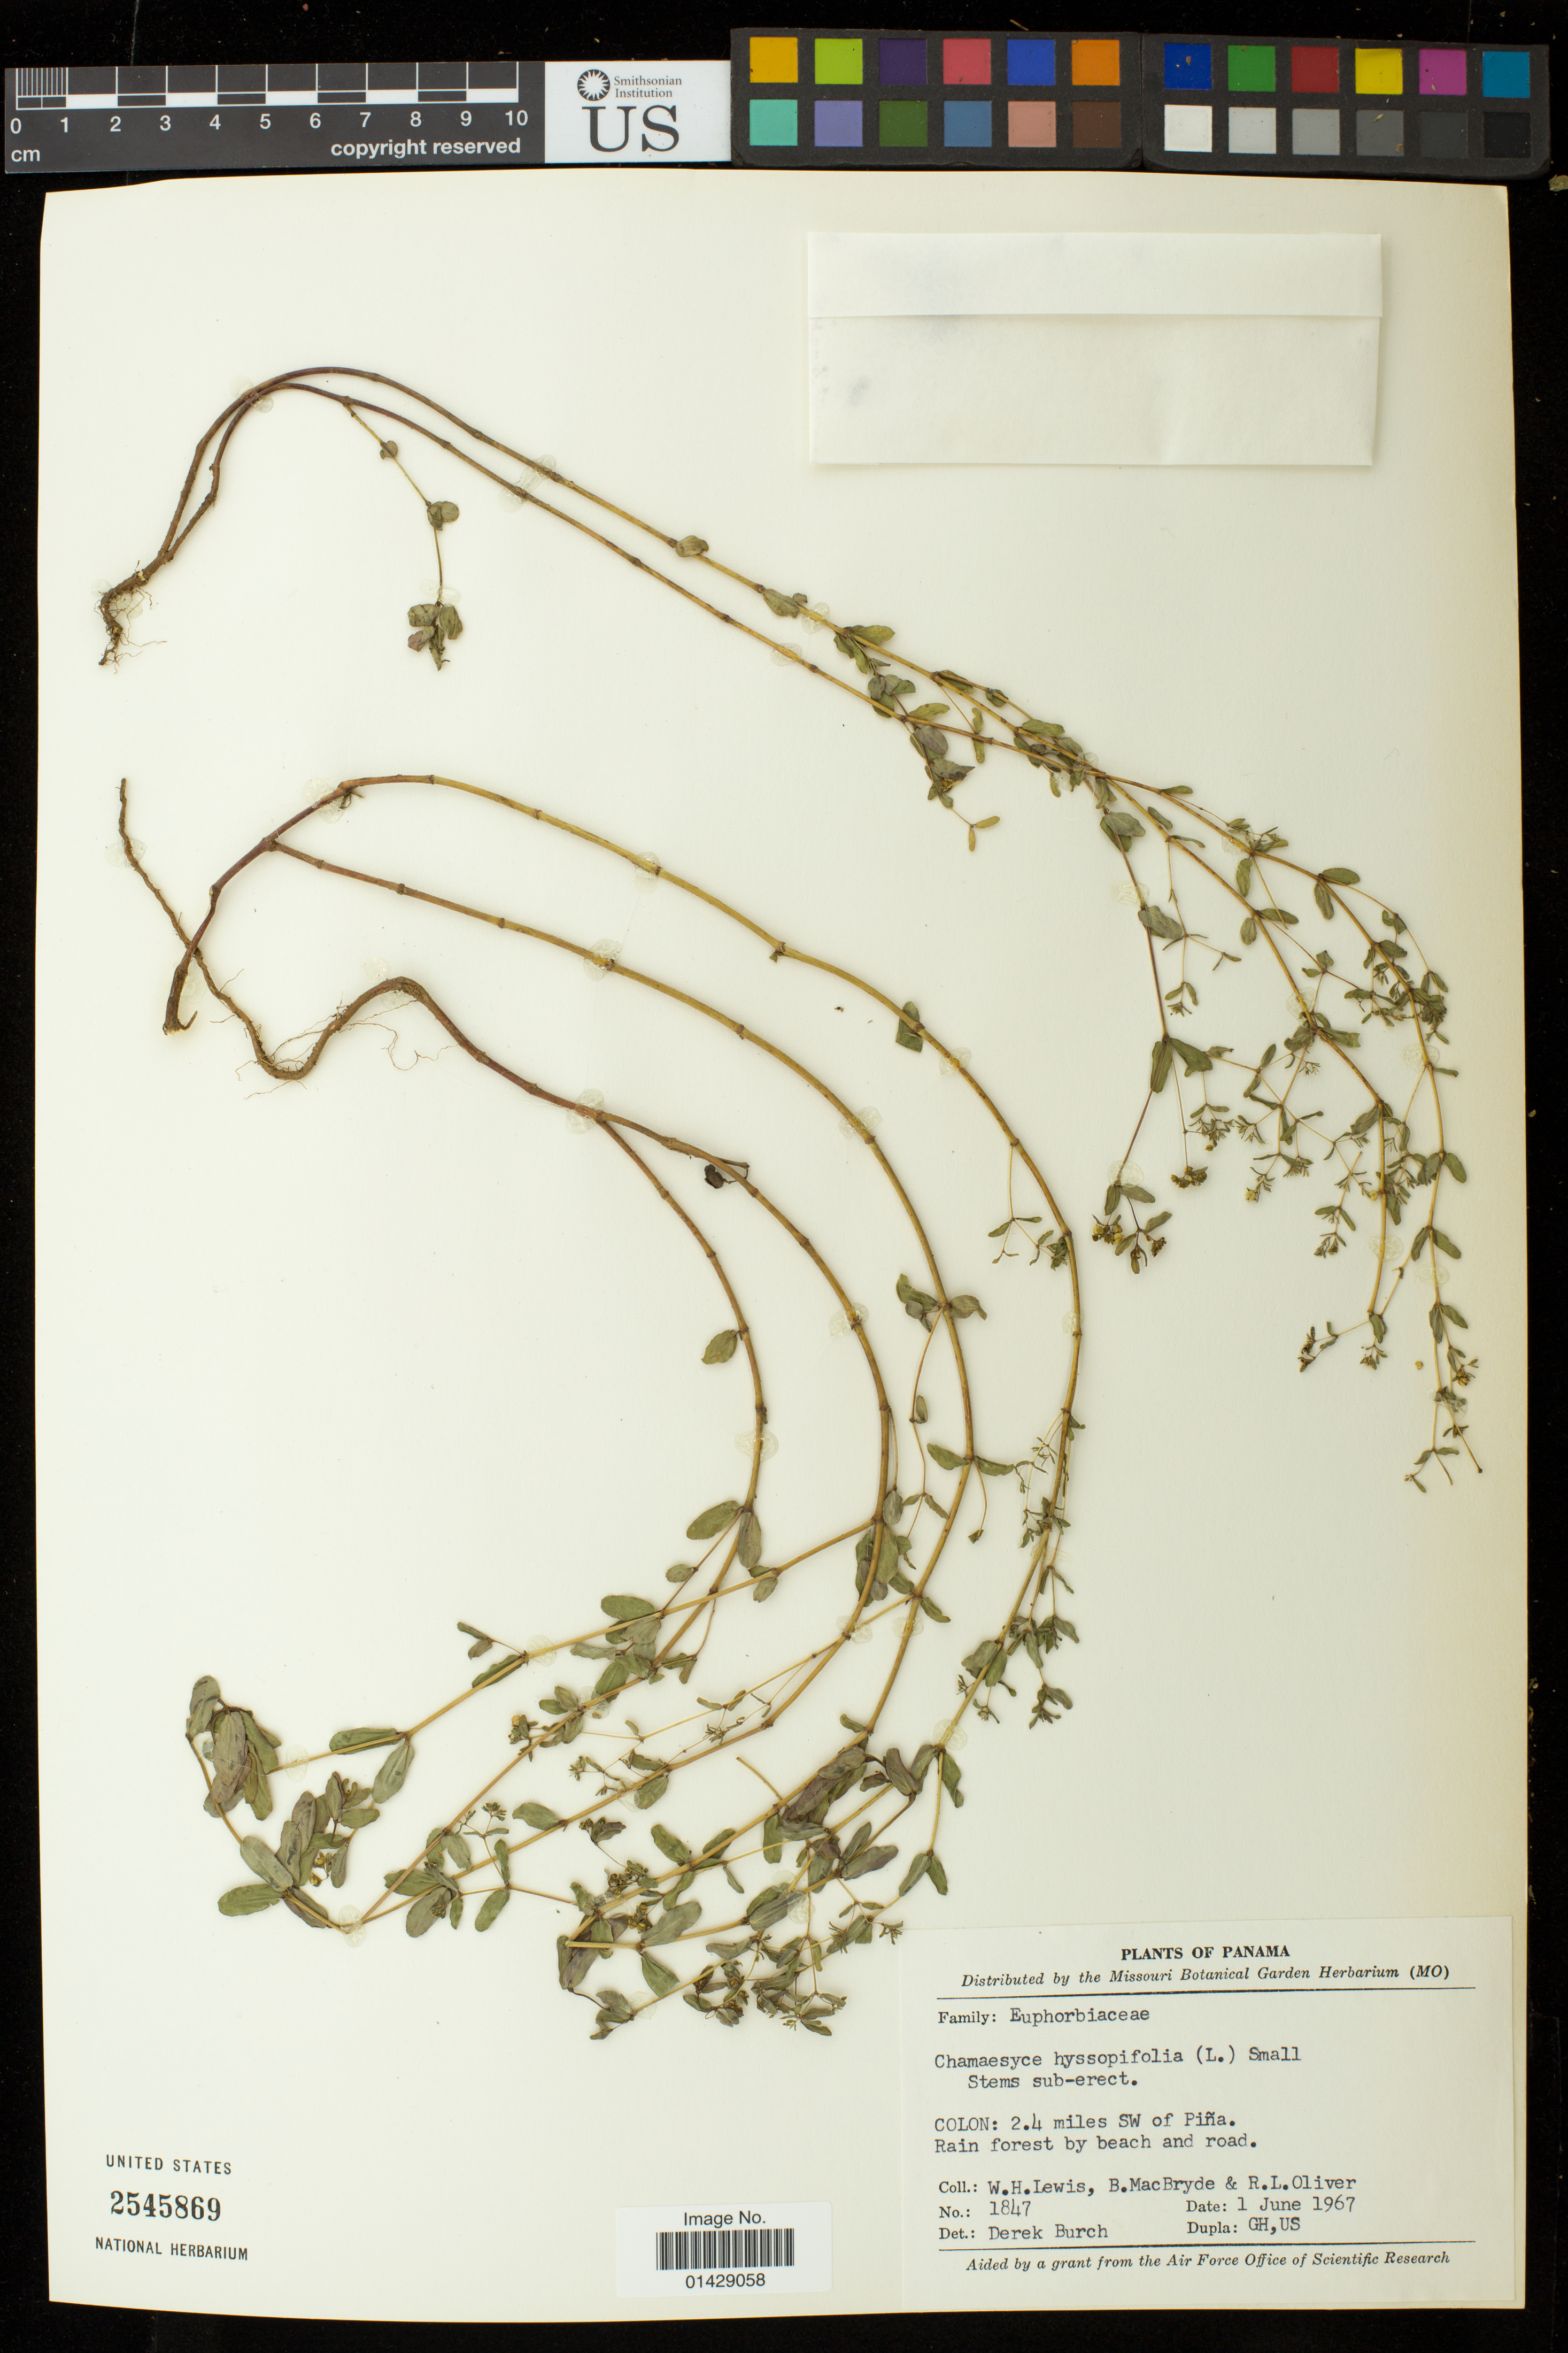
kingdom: Plantae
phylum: Tracheophyta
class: Magnoliopsida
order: Malpighiales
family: Euphorbiaceae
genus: Euphorbia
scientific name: Euphorbia hyssopifolia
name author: L.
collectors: W. H. Lewis, B. MacBryde & R. L. Oliver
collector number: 1847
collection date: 1967-06-01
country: Panama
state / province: Colón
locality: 2.4 miles SW of Pina. Rain forest by beach and road.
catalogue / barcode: US 2545869